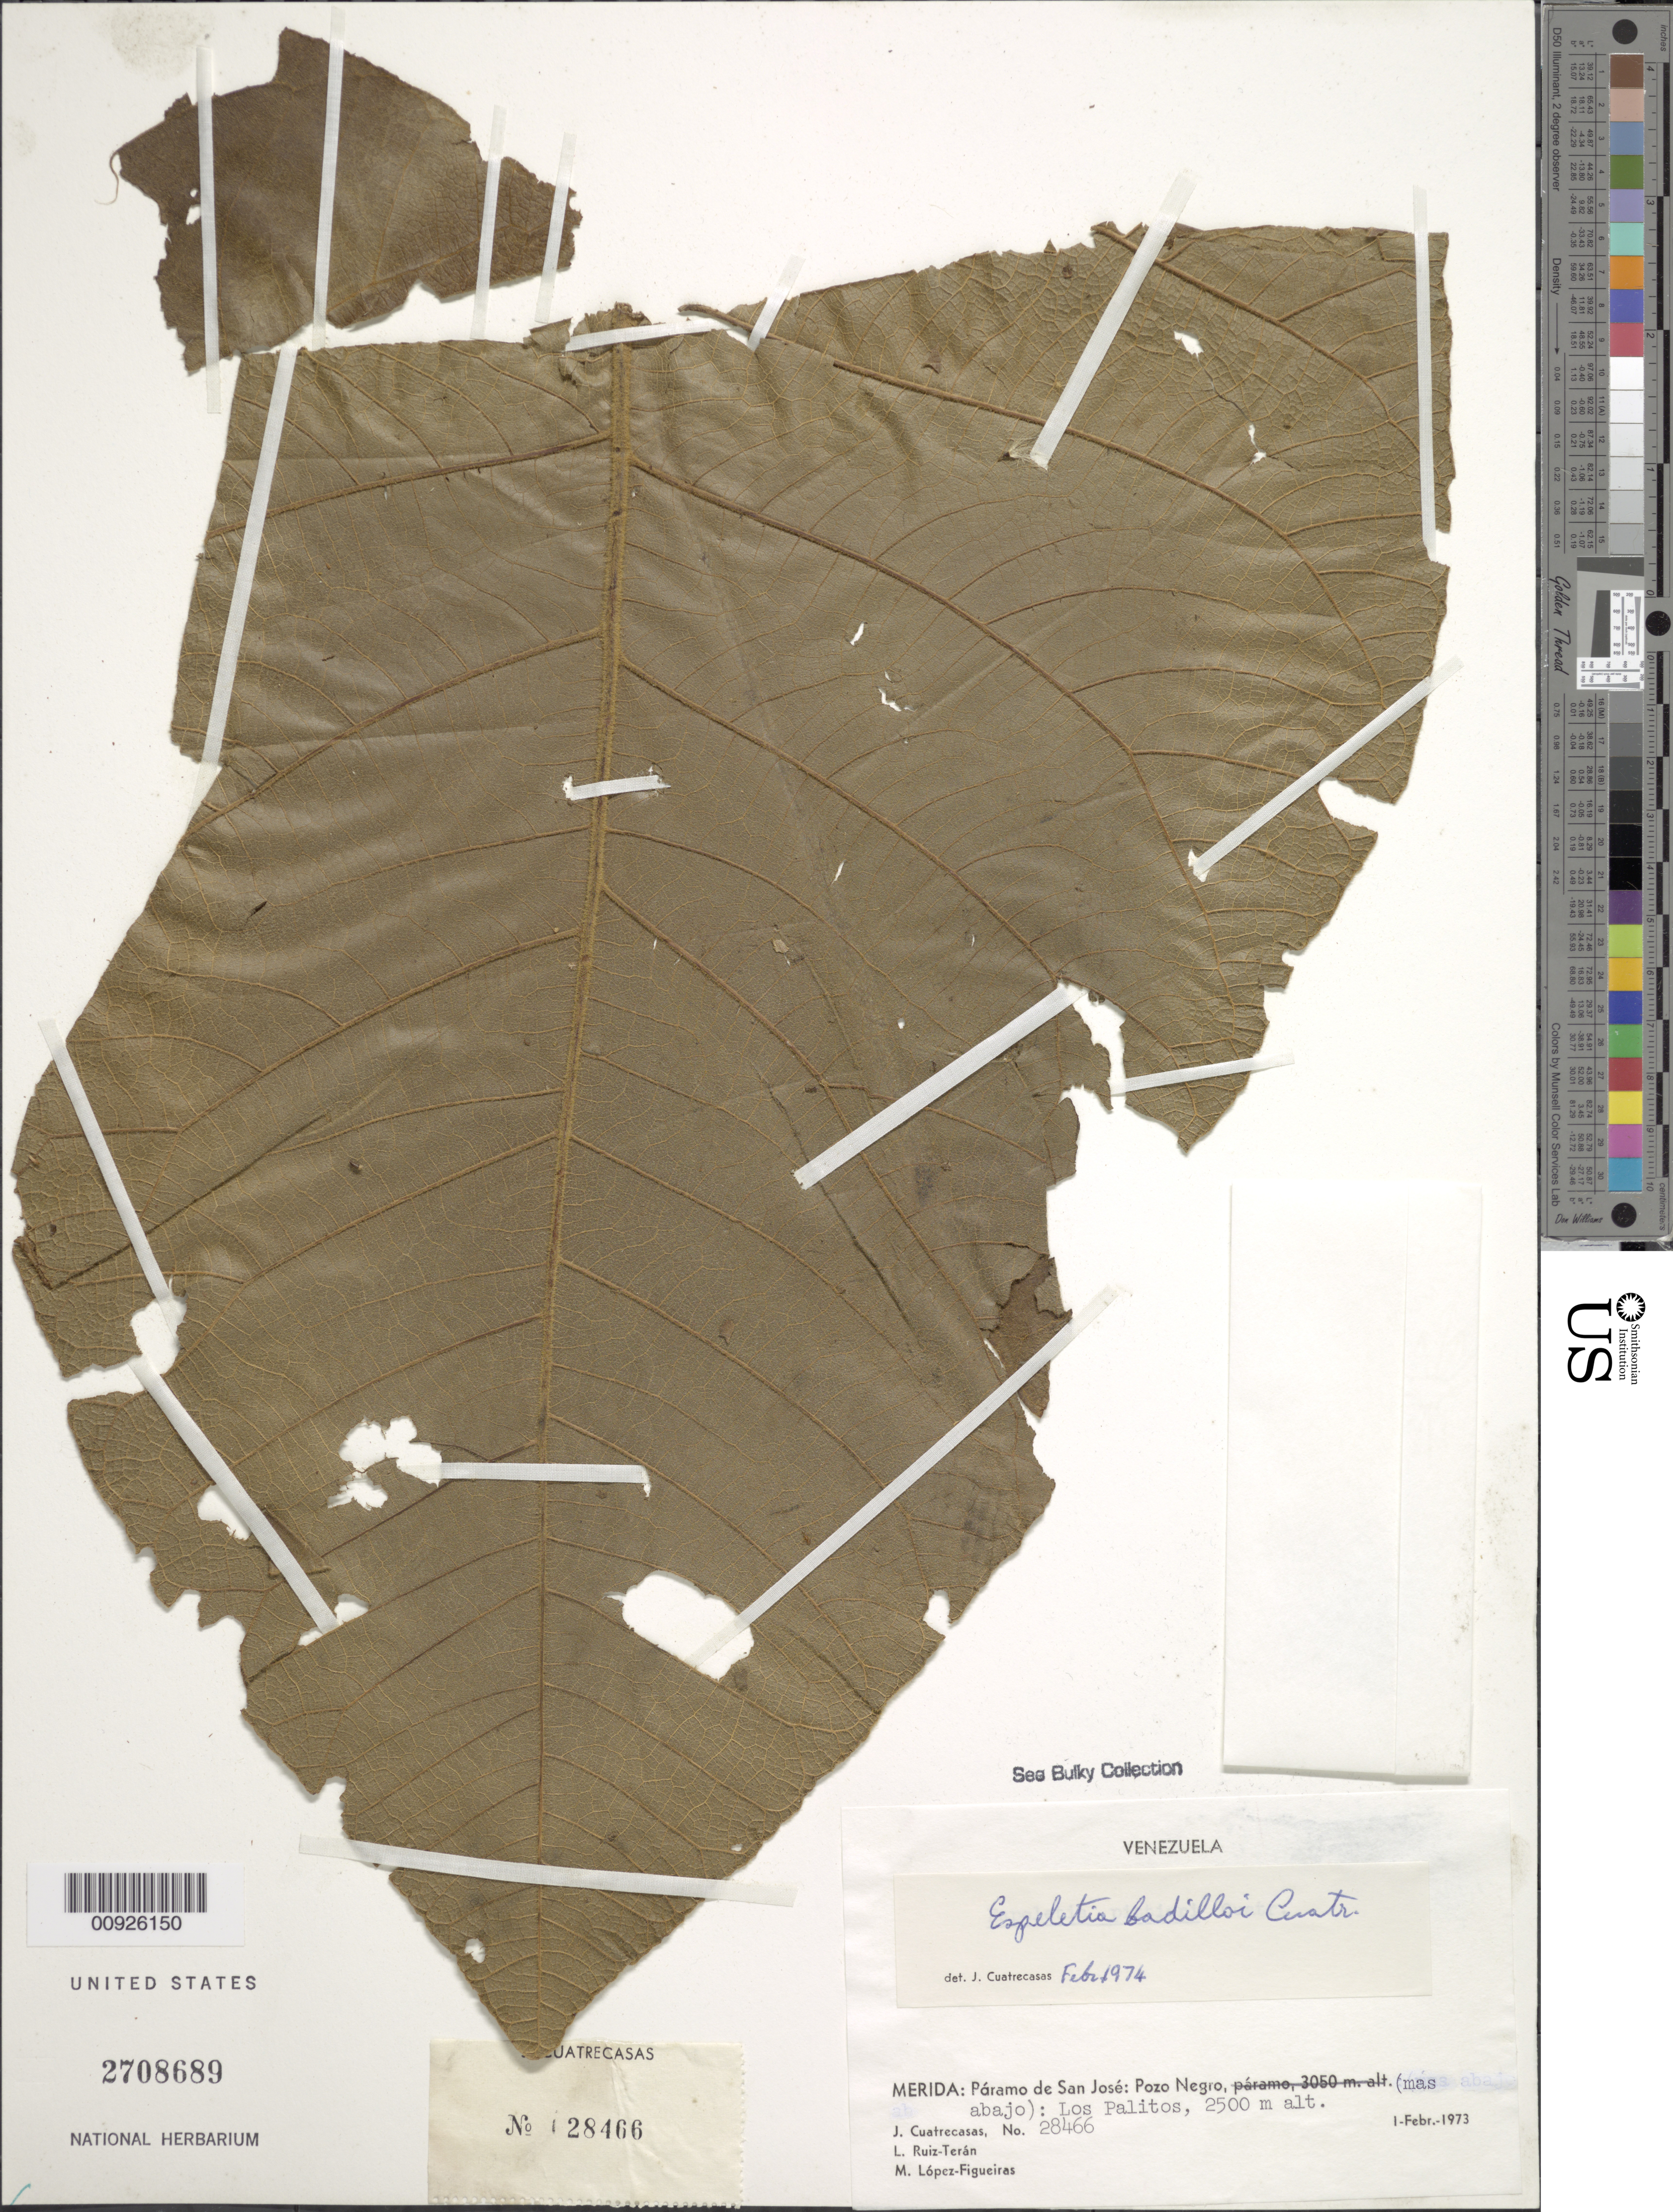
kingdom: Plantae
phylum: Tracheophyta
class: Magnoliopsida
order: Asterales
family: Asteraceae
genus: Carramboa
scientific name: Carramboa badilloi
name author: (Cuatrec.) Cuatrec.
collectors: J. Cuatrecasas, L. E. Ruíz-Terán & M. López Figueiras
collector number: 28466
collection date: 1973-02-01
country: Venezuela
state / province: Mérida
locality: Paramo de San Jose: Pozo Negro (mas abajo): Los Palitos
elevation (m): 2500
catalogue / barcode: US 2708689